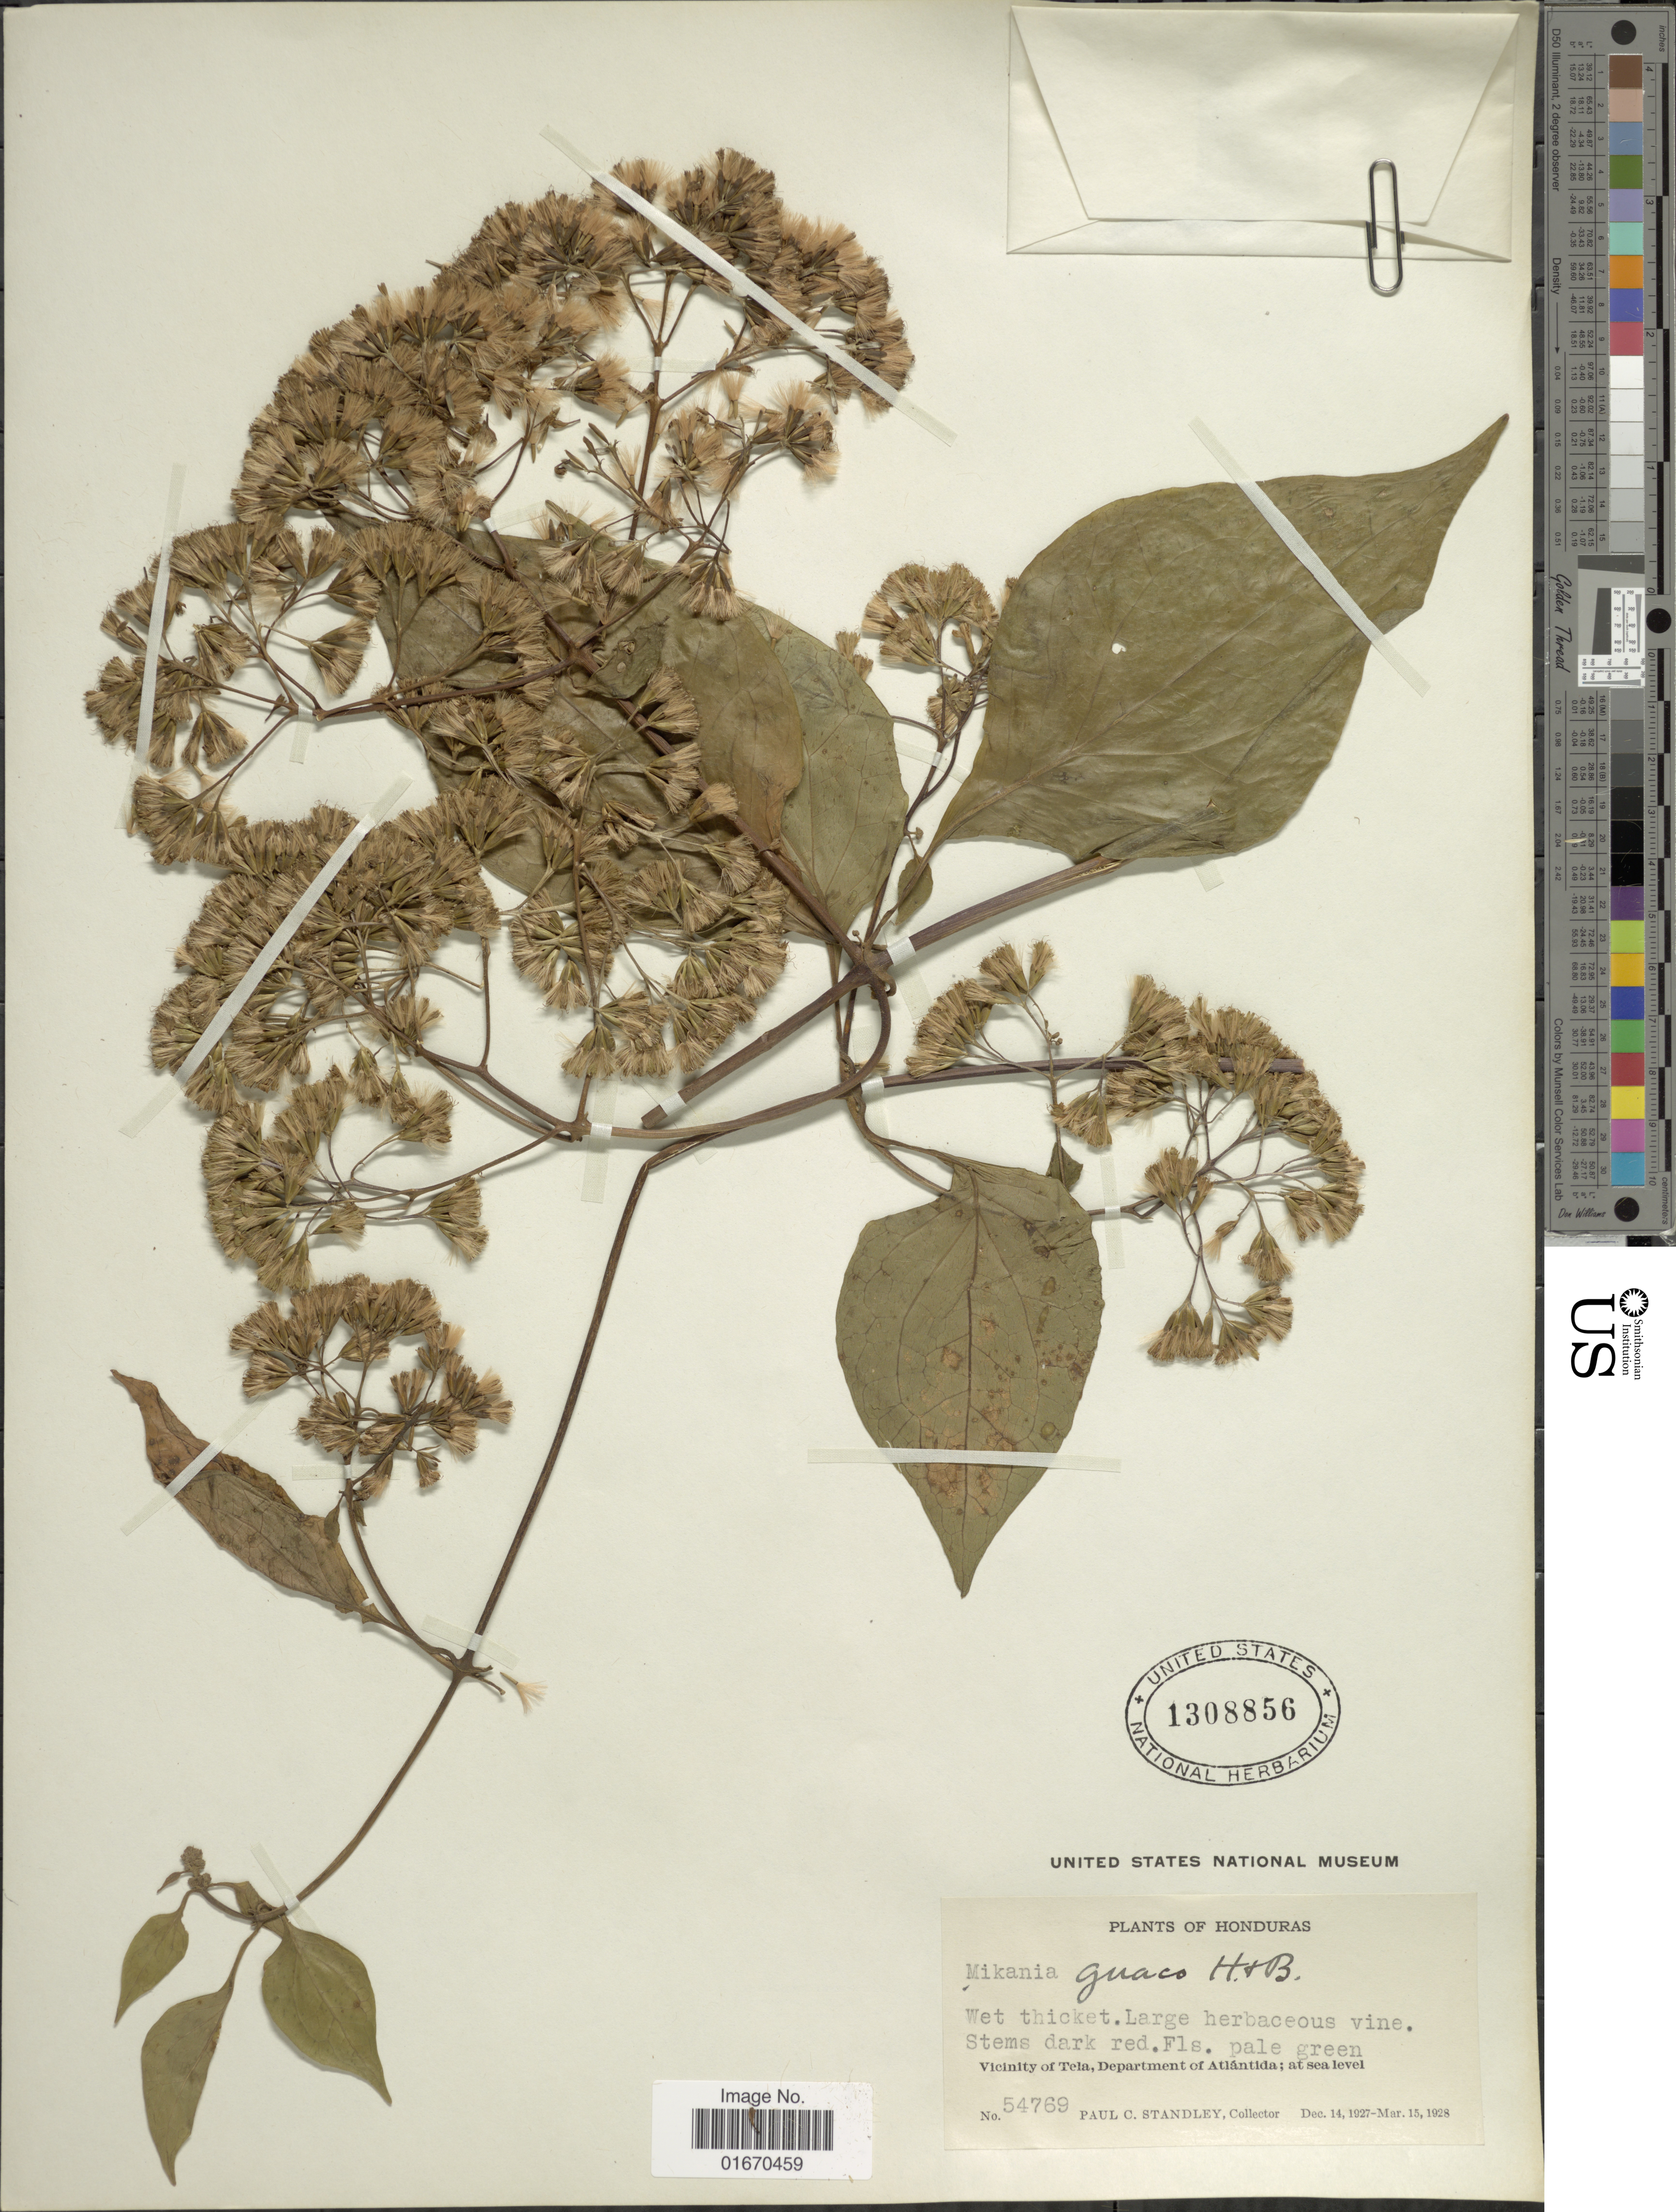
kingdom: Plantae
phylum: Tracheophyta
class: Magnoliopsida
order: Asterales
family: Asteraceae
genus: Mikania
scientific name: Mikania guaco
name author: Humb. & Bonpl.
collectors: P. C. Standley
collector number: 54769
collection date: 1927-12-14/1928-03-15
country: Honduras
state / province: Atlántida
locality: Vicinity of Tela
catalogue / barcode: US 1308856